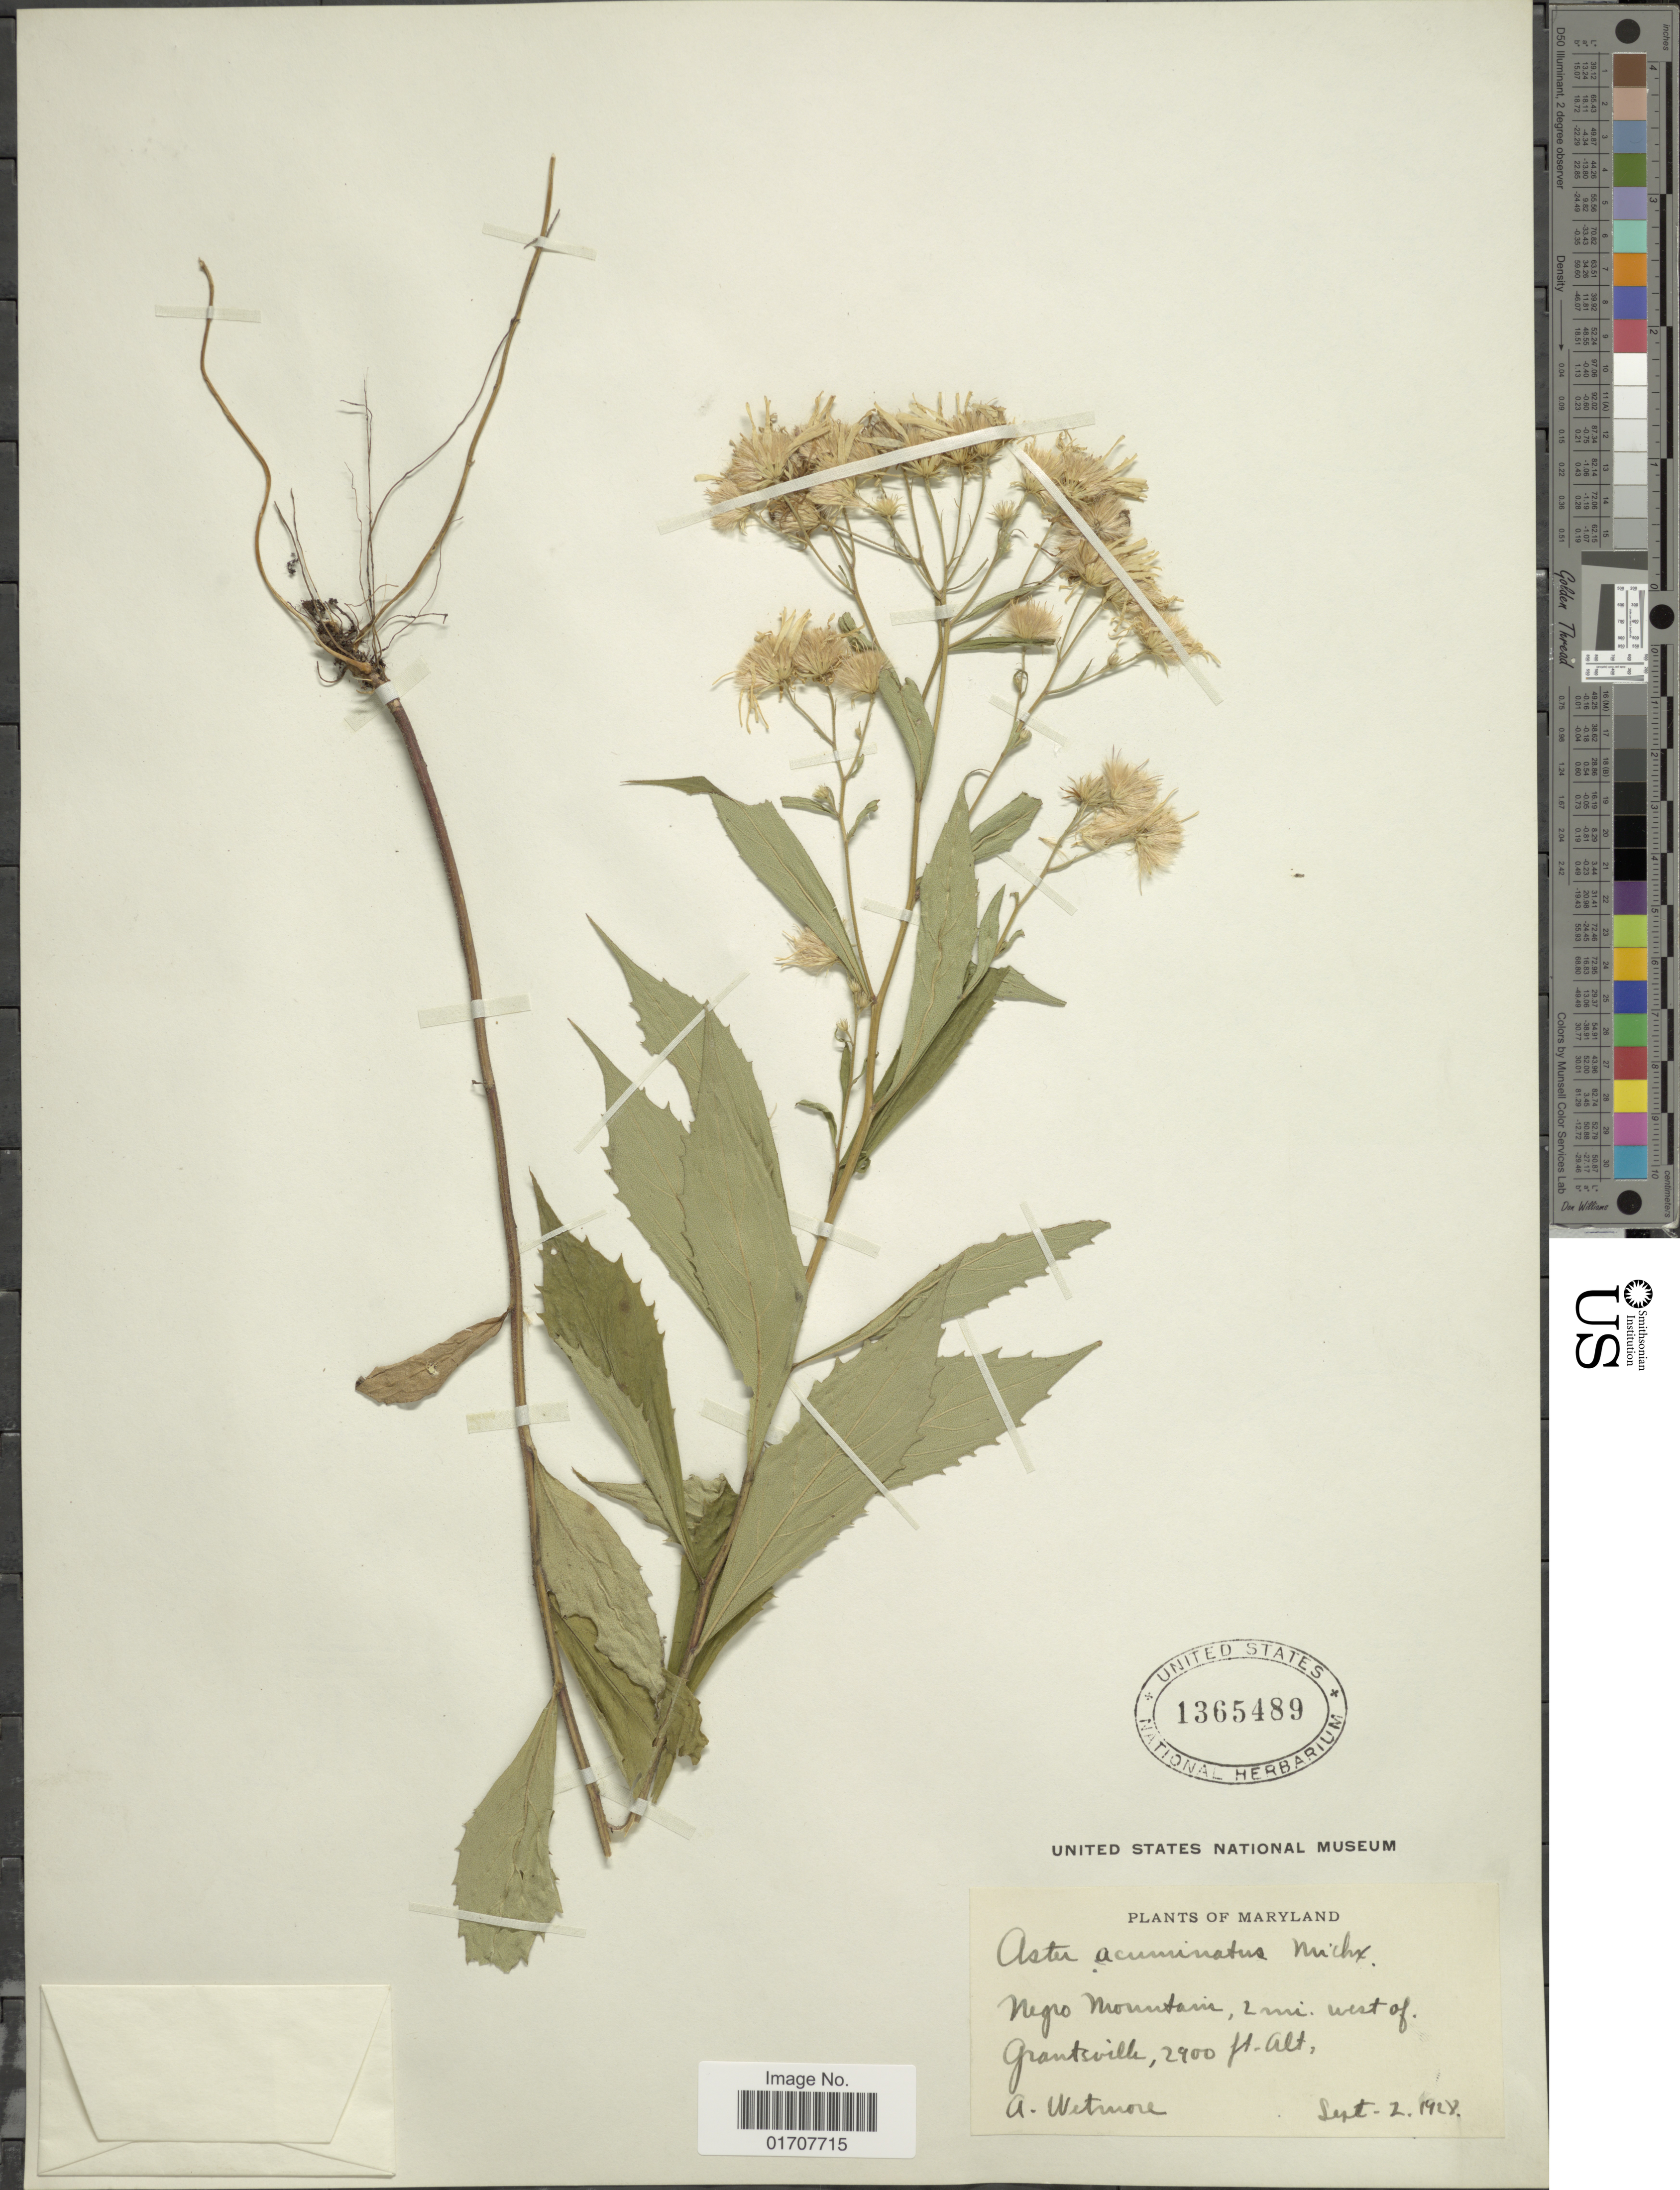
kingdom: Plantae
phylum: Tracheophyta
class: Magnoliopsida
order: Asterales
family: Asteraceae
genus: Oclemena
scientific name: Oclemena acuminata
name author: (Michx.) Greene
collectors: A. Wetmore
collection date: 1928-09-02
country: United States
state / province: Maryland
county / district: Worcester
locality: Negro Mountain, 2 mi. west of Grantsville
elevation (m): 884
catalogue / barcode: US 1365489